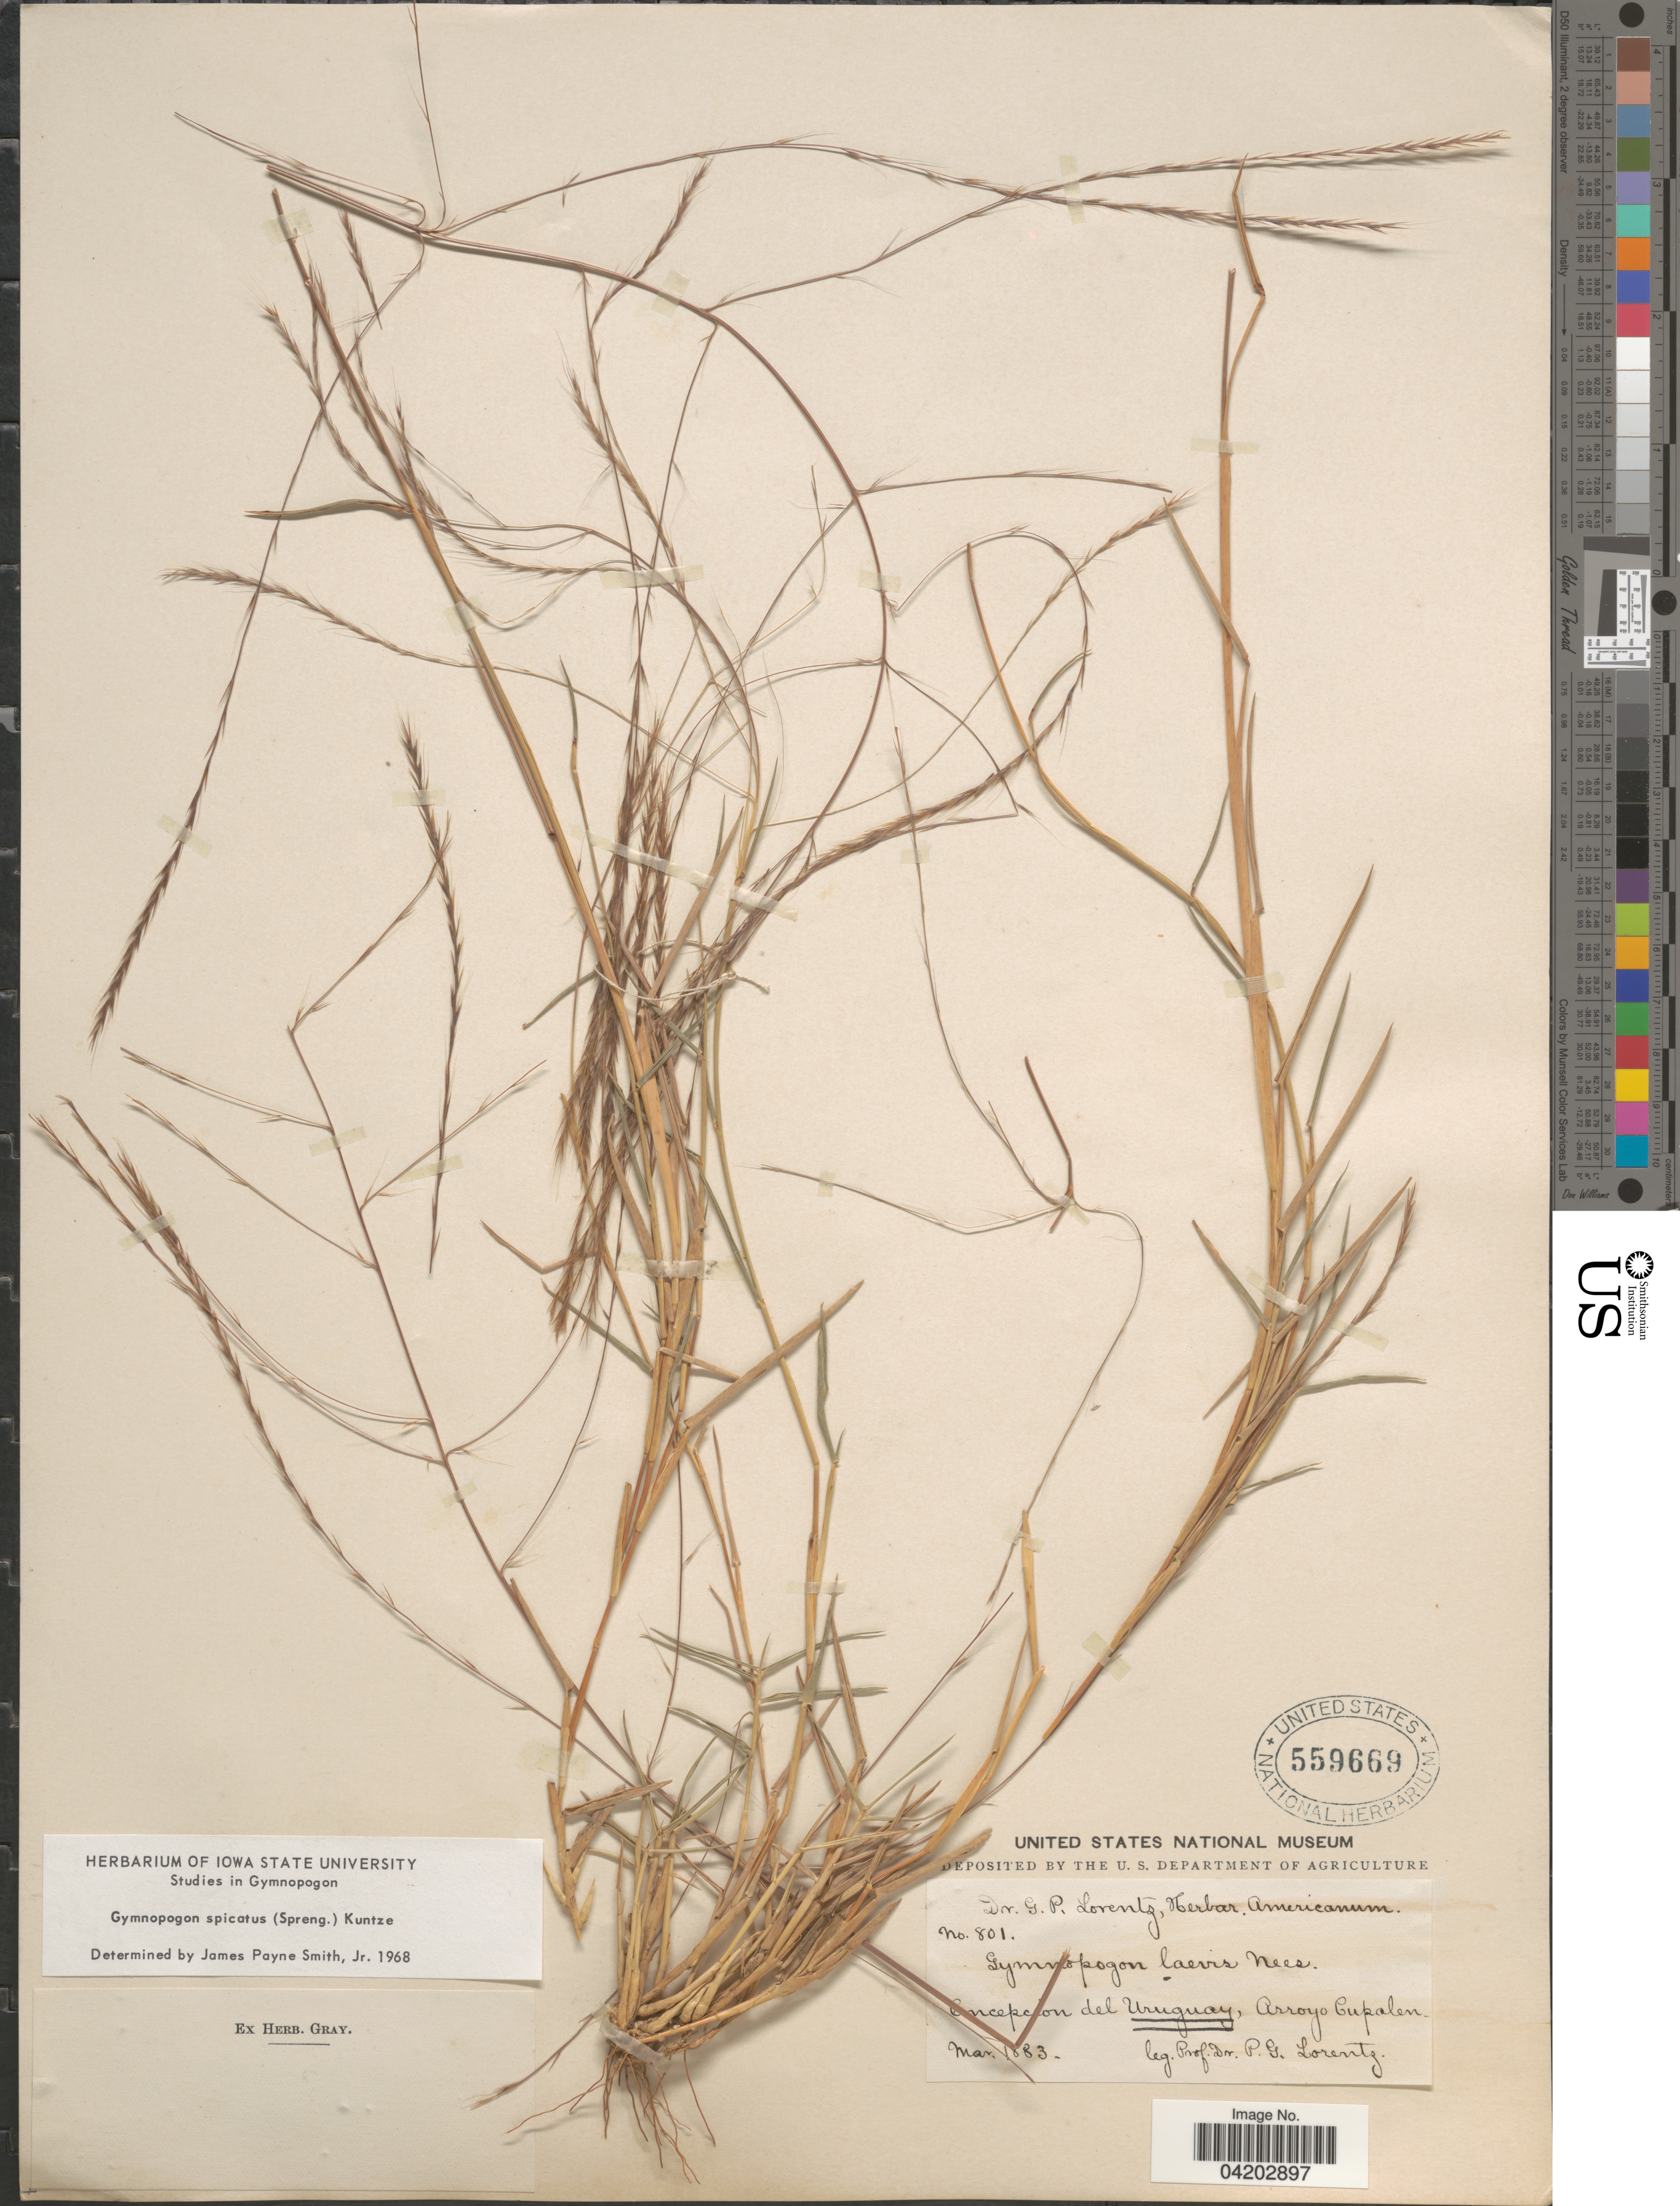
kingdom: Plantae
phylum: Tracheophyta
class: Liliopsida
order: Poales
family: Poaceae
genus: Gymnopogon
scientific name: Gymnopogon spicatus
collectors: P. G. Lorentz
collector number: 801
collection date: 1883-03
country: Argentina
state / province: Entre Rios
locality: Concepcion del Uruguay, Arroyo Cupalen.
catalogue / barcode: US 559669